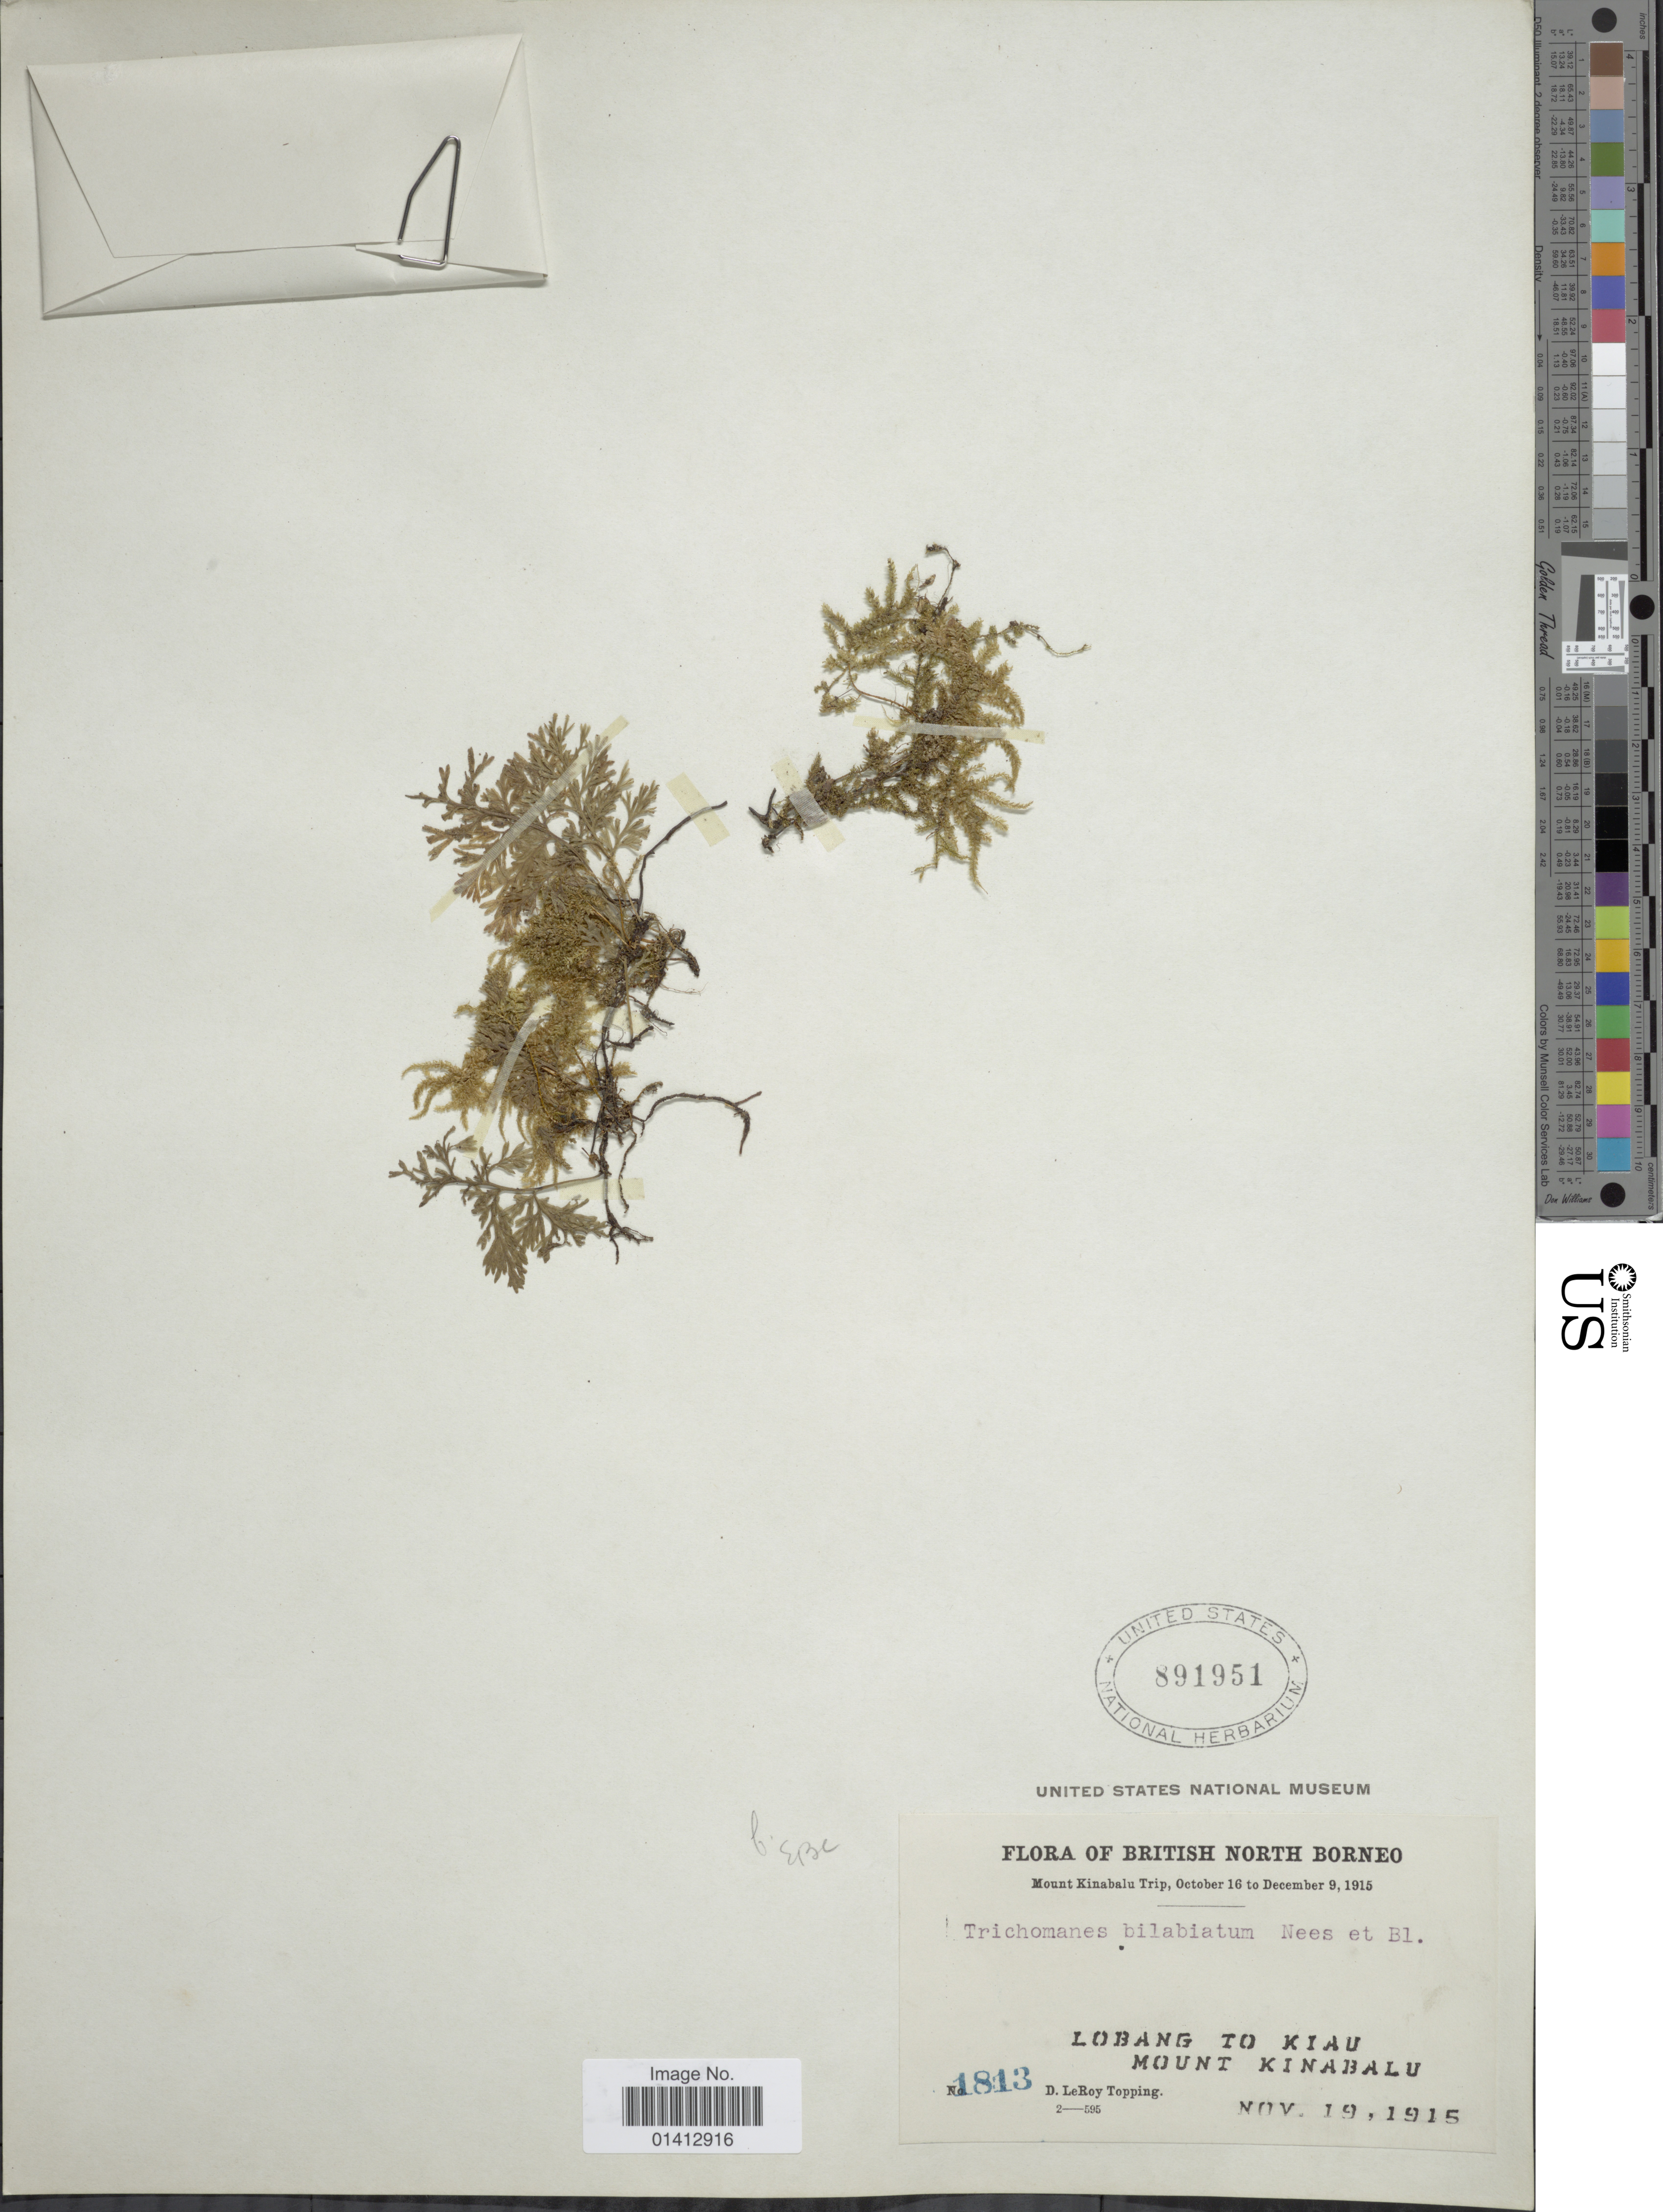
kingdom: Plantae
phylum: Tracheophyta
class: Polypodiopsida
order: Hymenophyllales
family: Hymenophyllaceae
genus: Crepidomanes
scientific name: Crepidomanes bilabiatum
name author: (Nees ex Blume) Copel.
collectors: D. L. Topping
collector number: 1813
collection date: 1915-11-19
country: Malaysia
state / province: Sabah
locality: British North Borneo, Lobang to Kiau, Mount Kinabalu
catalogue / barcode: US 891951